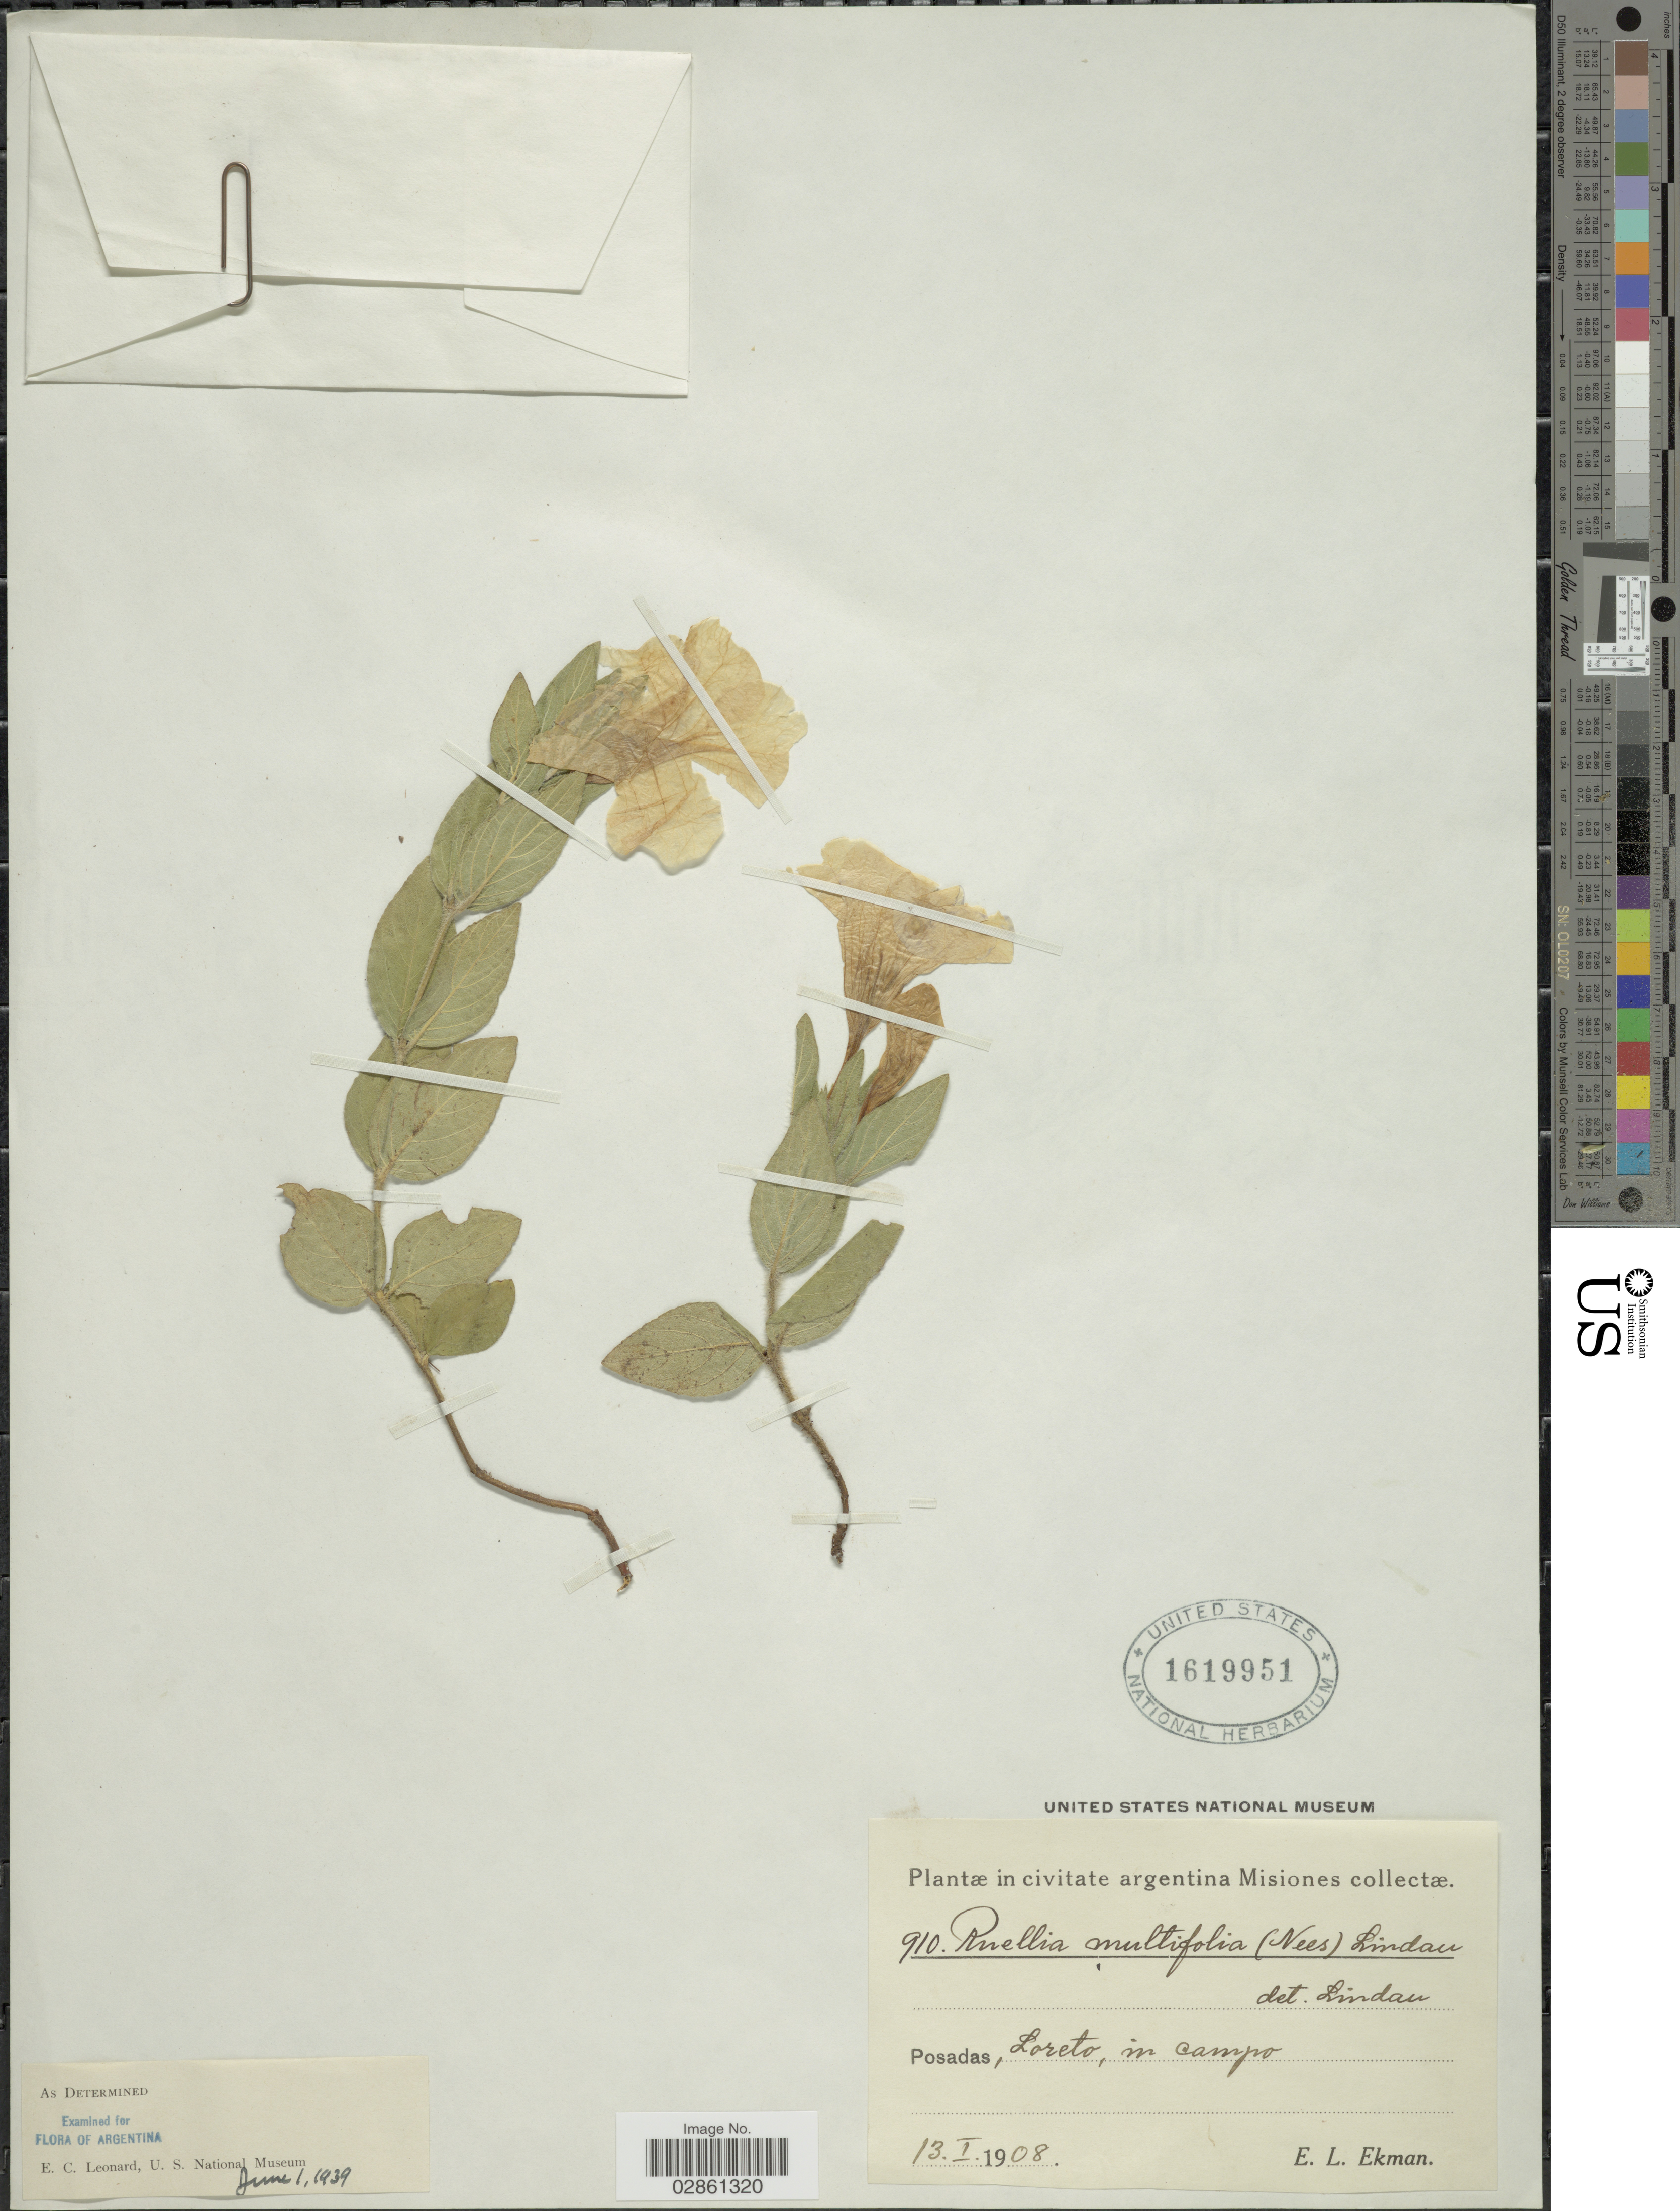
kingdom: Plantae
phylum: Tracheophyta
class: Magnoliopsida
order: Lamiales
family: Acanthaceae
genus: Ruellia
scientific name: Ruellia multifolia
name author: (Nees) Lindau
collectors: E. L. Ekman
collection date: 1908-01-13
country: Peru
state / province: Loreto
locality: Posadas.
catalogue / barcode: US 1619951